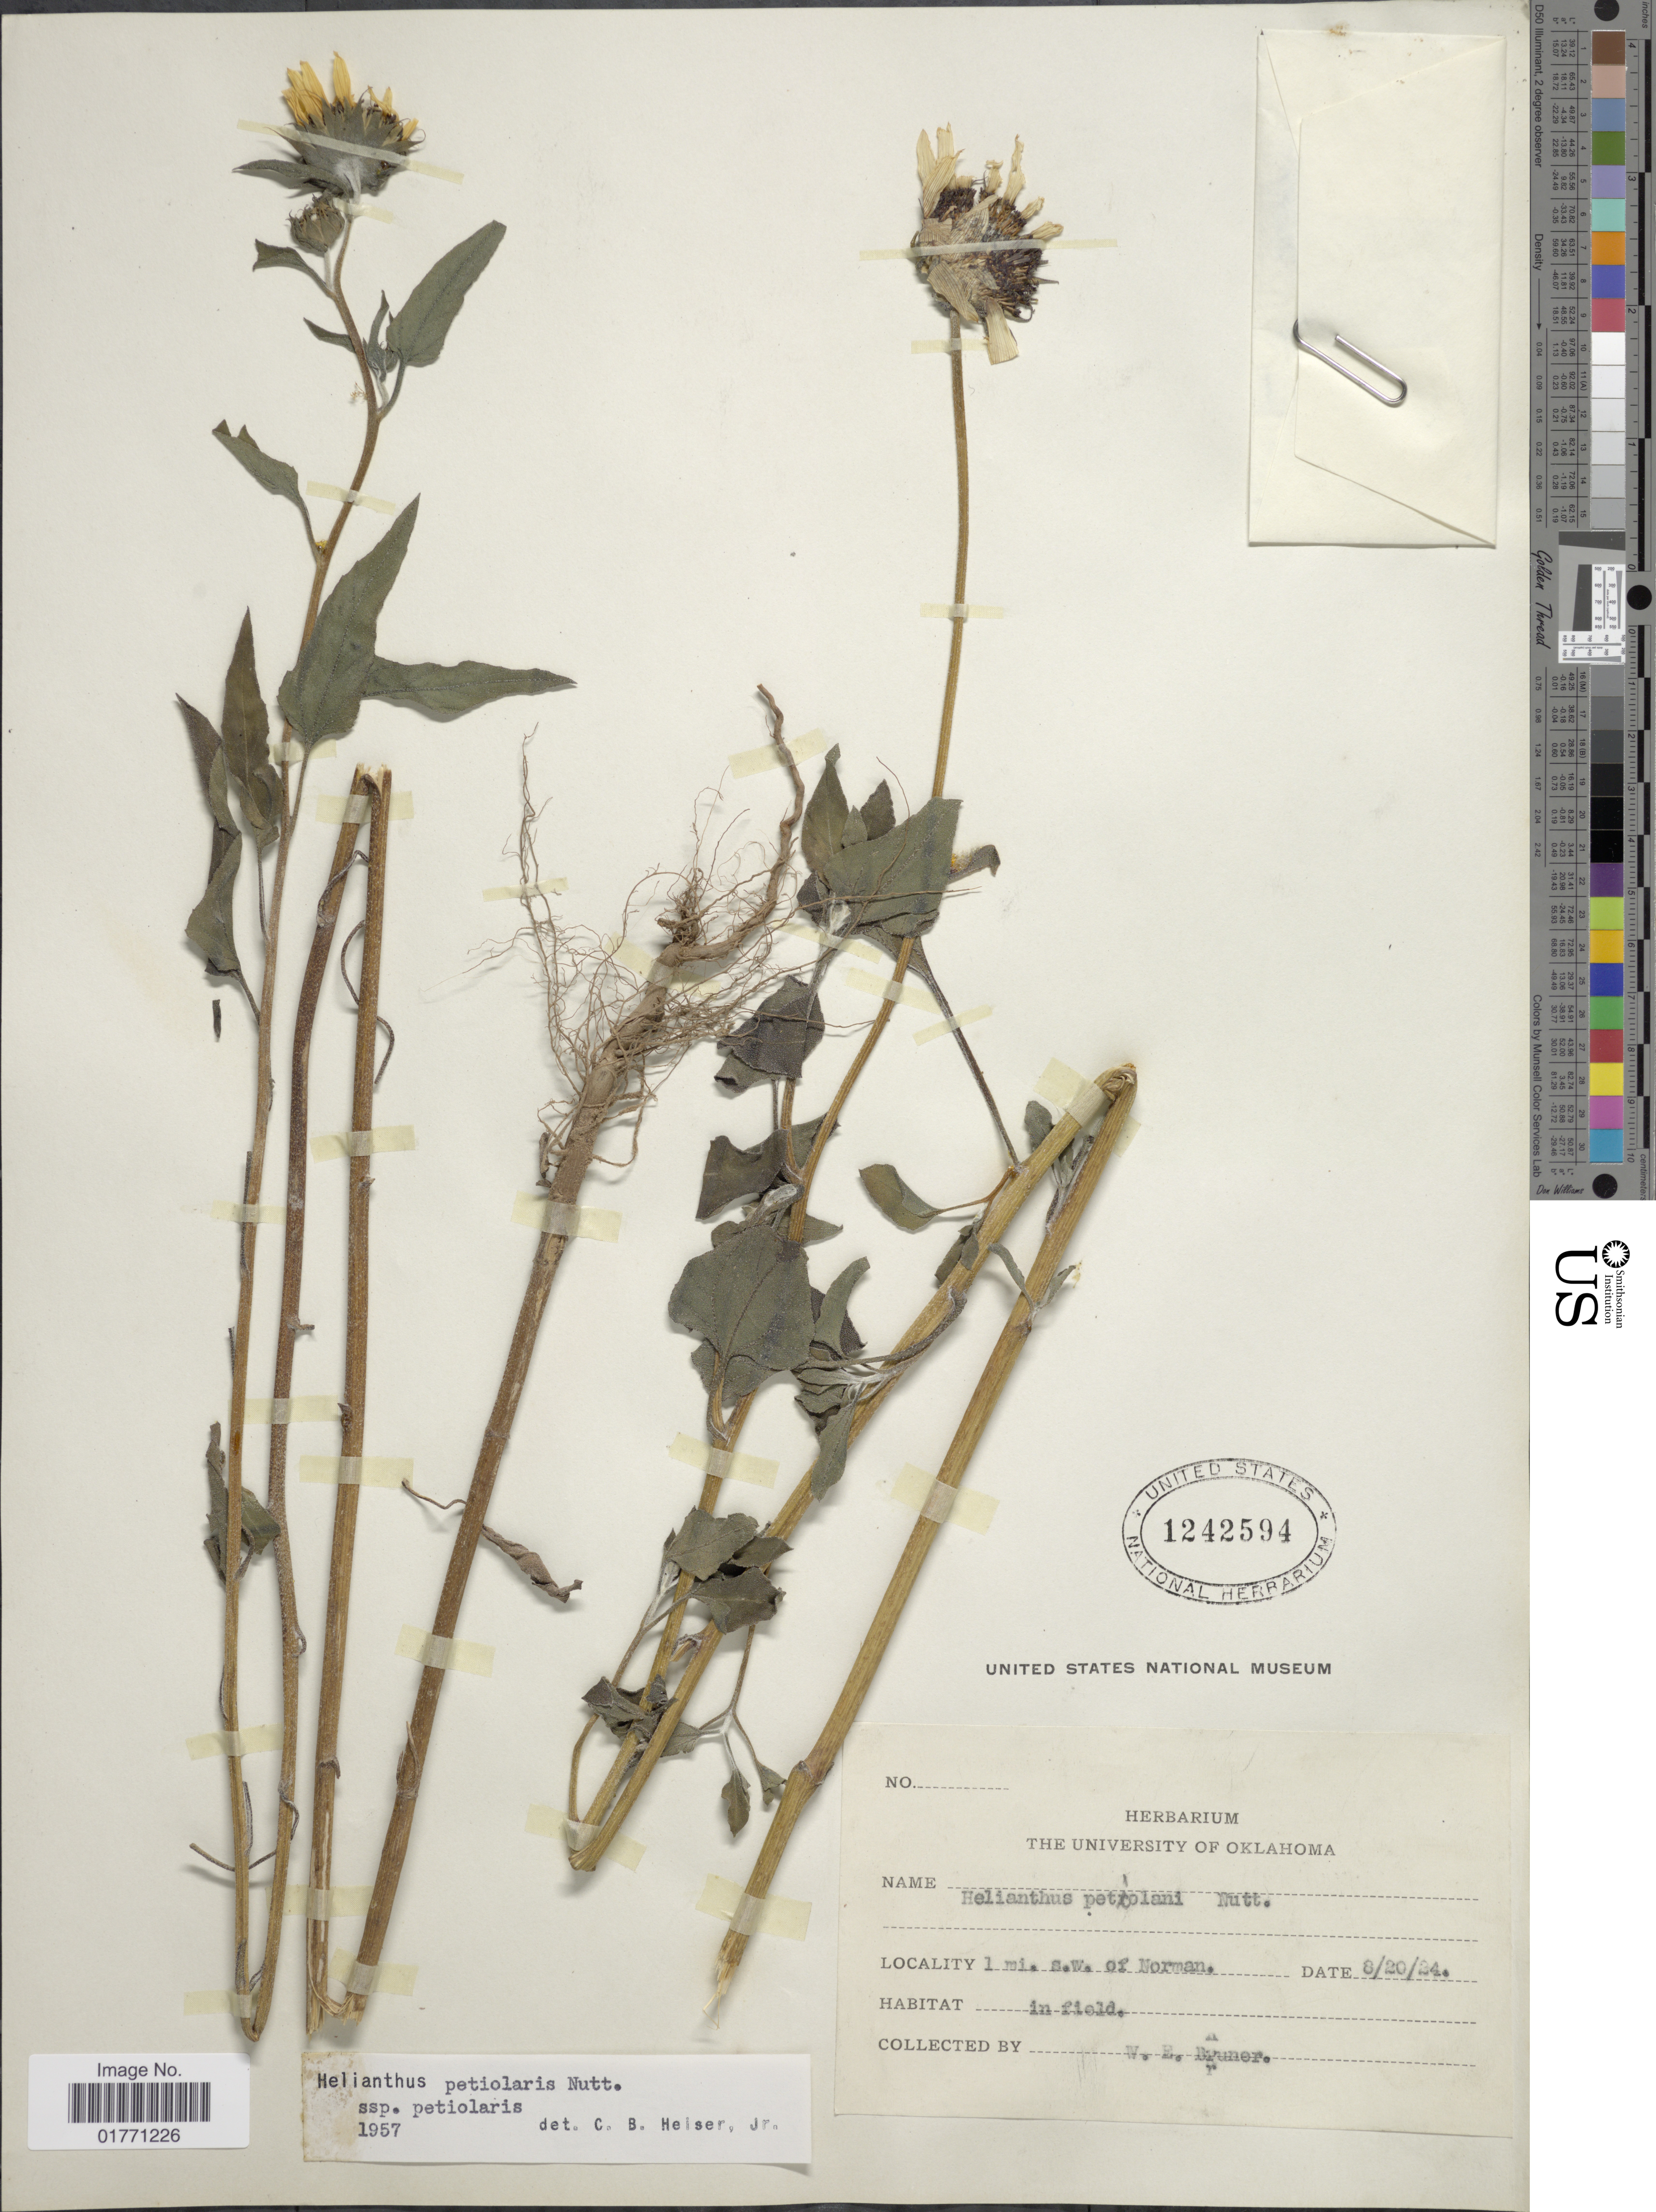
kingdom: Plantae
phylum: Tracheophyta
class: Magnoliopsida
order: Asterales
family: Asteraceae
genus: Helianthus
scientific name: Helianthus petiolaris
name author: Nutt.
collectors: W. Bruner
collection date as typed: Transcribed d/m/y: 20/8/24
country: United States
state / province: Oklahoma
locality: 1 mi. s.w. of Norman, in field.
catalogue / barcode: US 1242594